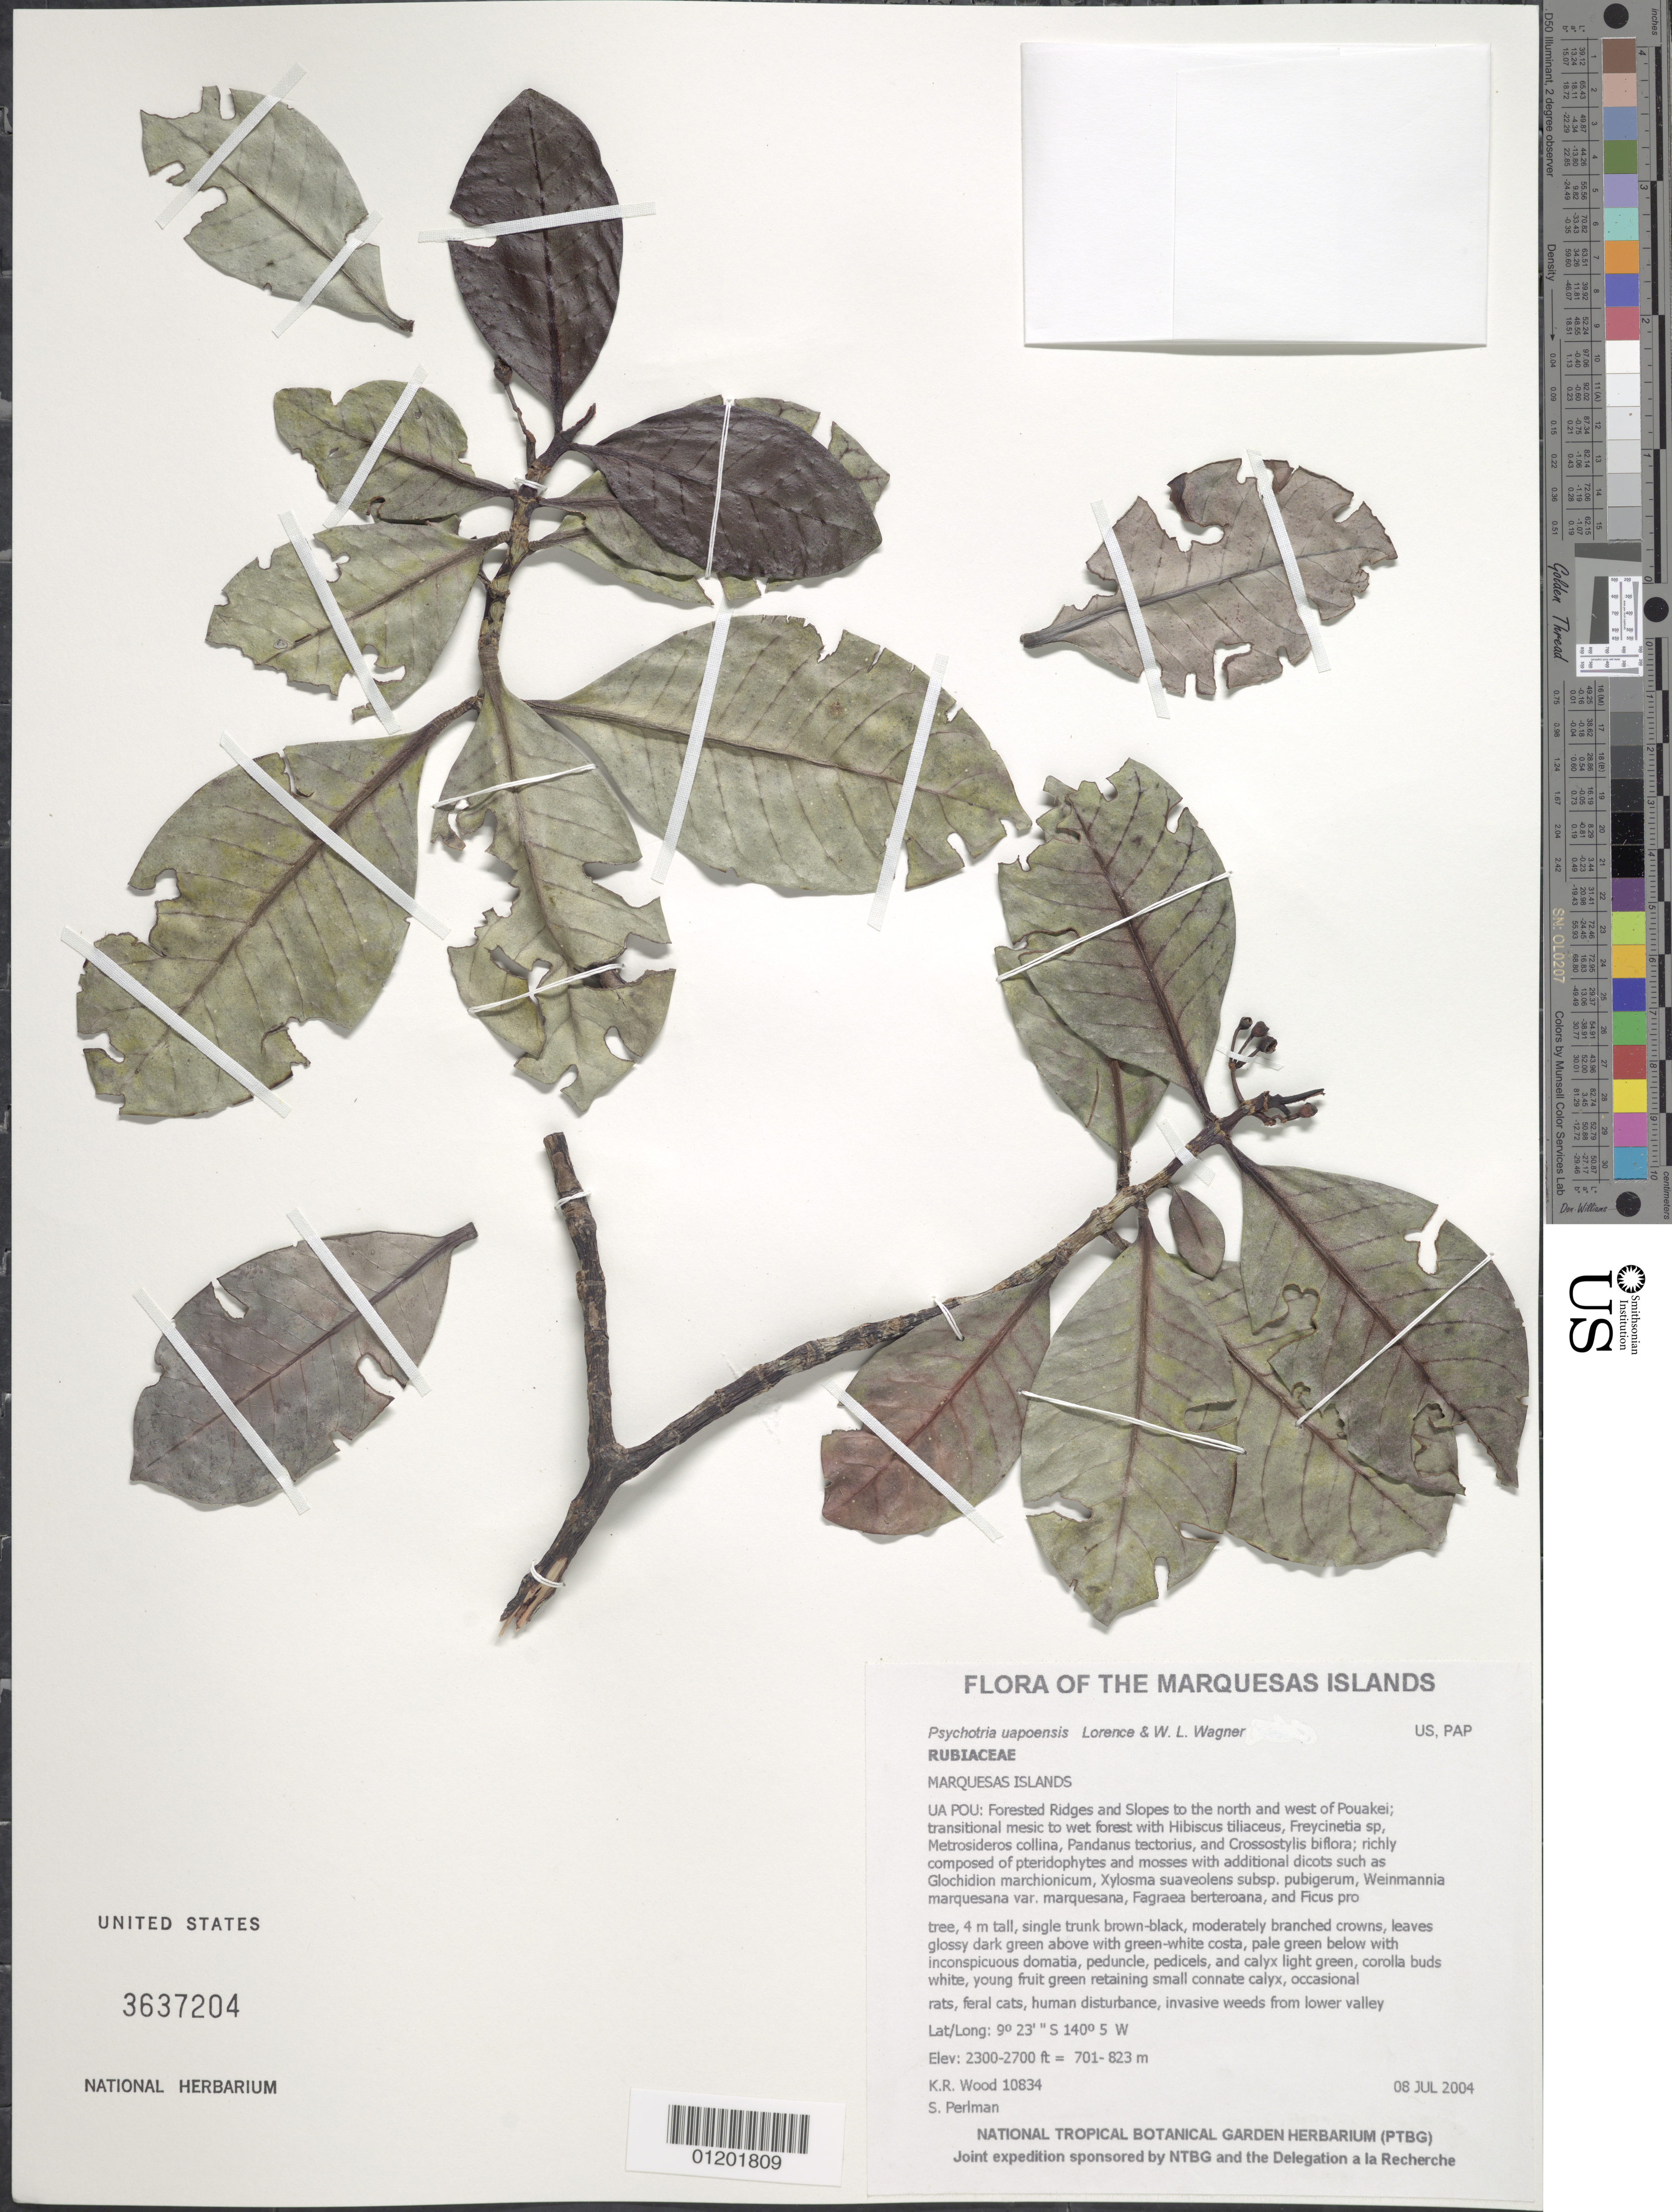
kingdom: Plantae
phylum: Tracheophyta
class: Magnoliopsida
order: Gentianales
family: Rubiaceae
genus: Psychotria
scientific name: Psychotria uapoensis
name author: Lorence & W.L. Wagner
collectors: K. R. Wood & S. P. Perlman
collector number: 10834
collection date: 2004-07-08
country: French Polynesia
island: Ua Pou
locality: Forested Ridges and Slopes to the north and west of Pouakei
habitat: Transitional mesic to wet forest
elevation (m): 701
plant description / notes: Rats, feral cats, human disturbance, invasive weeds from lower valley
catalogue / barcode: US 3637204